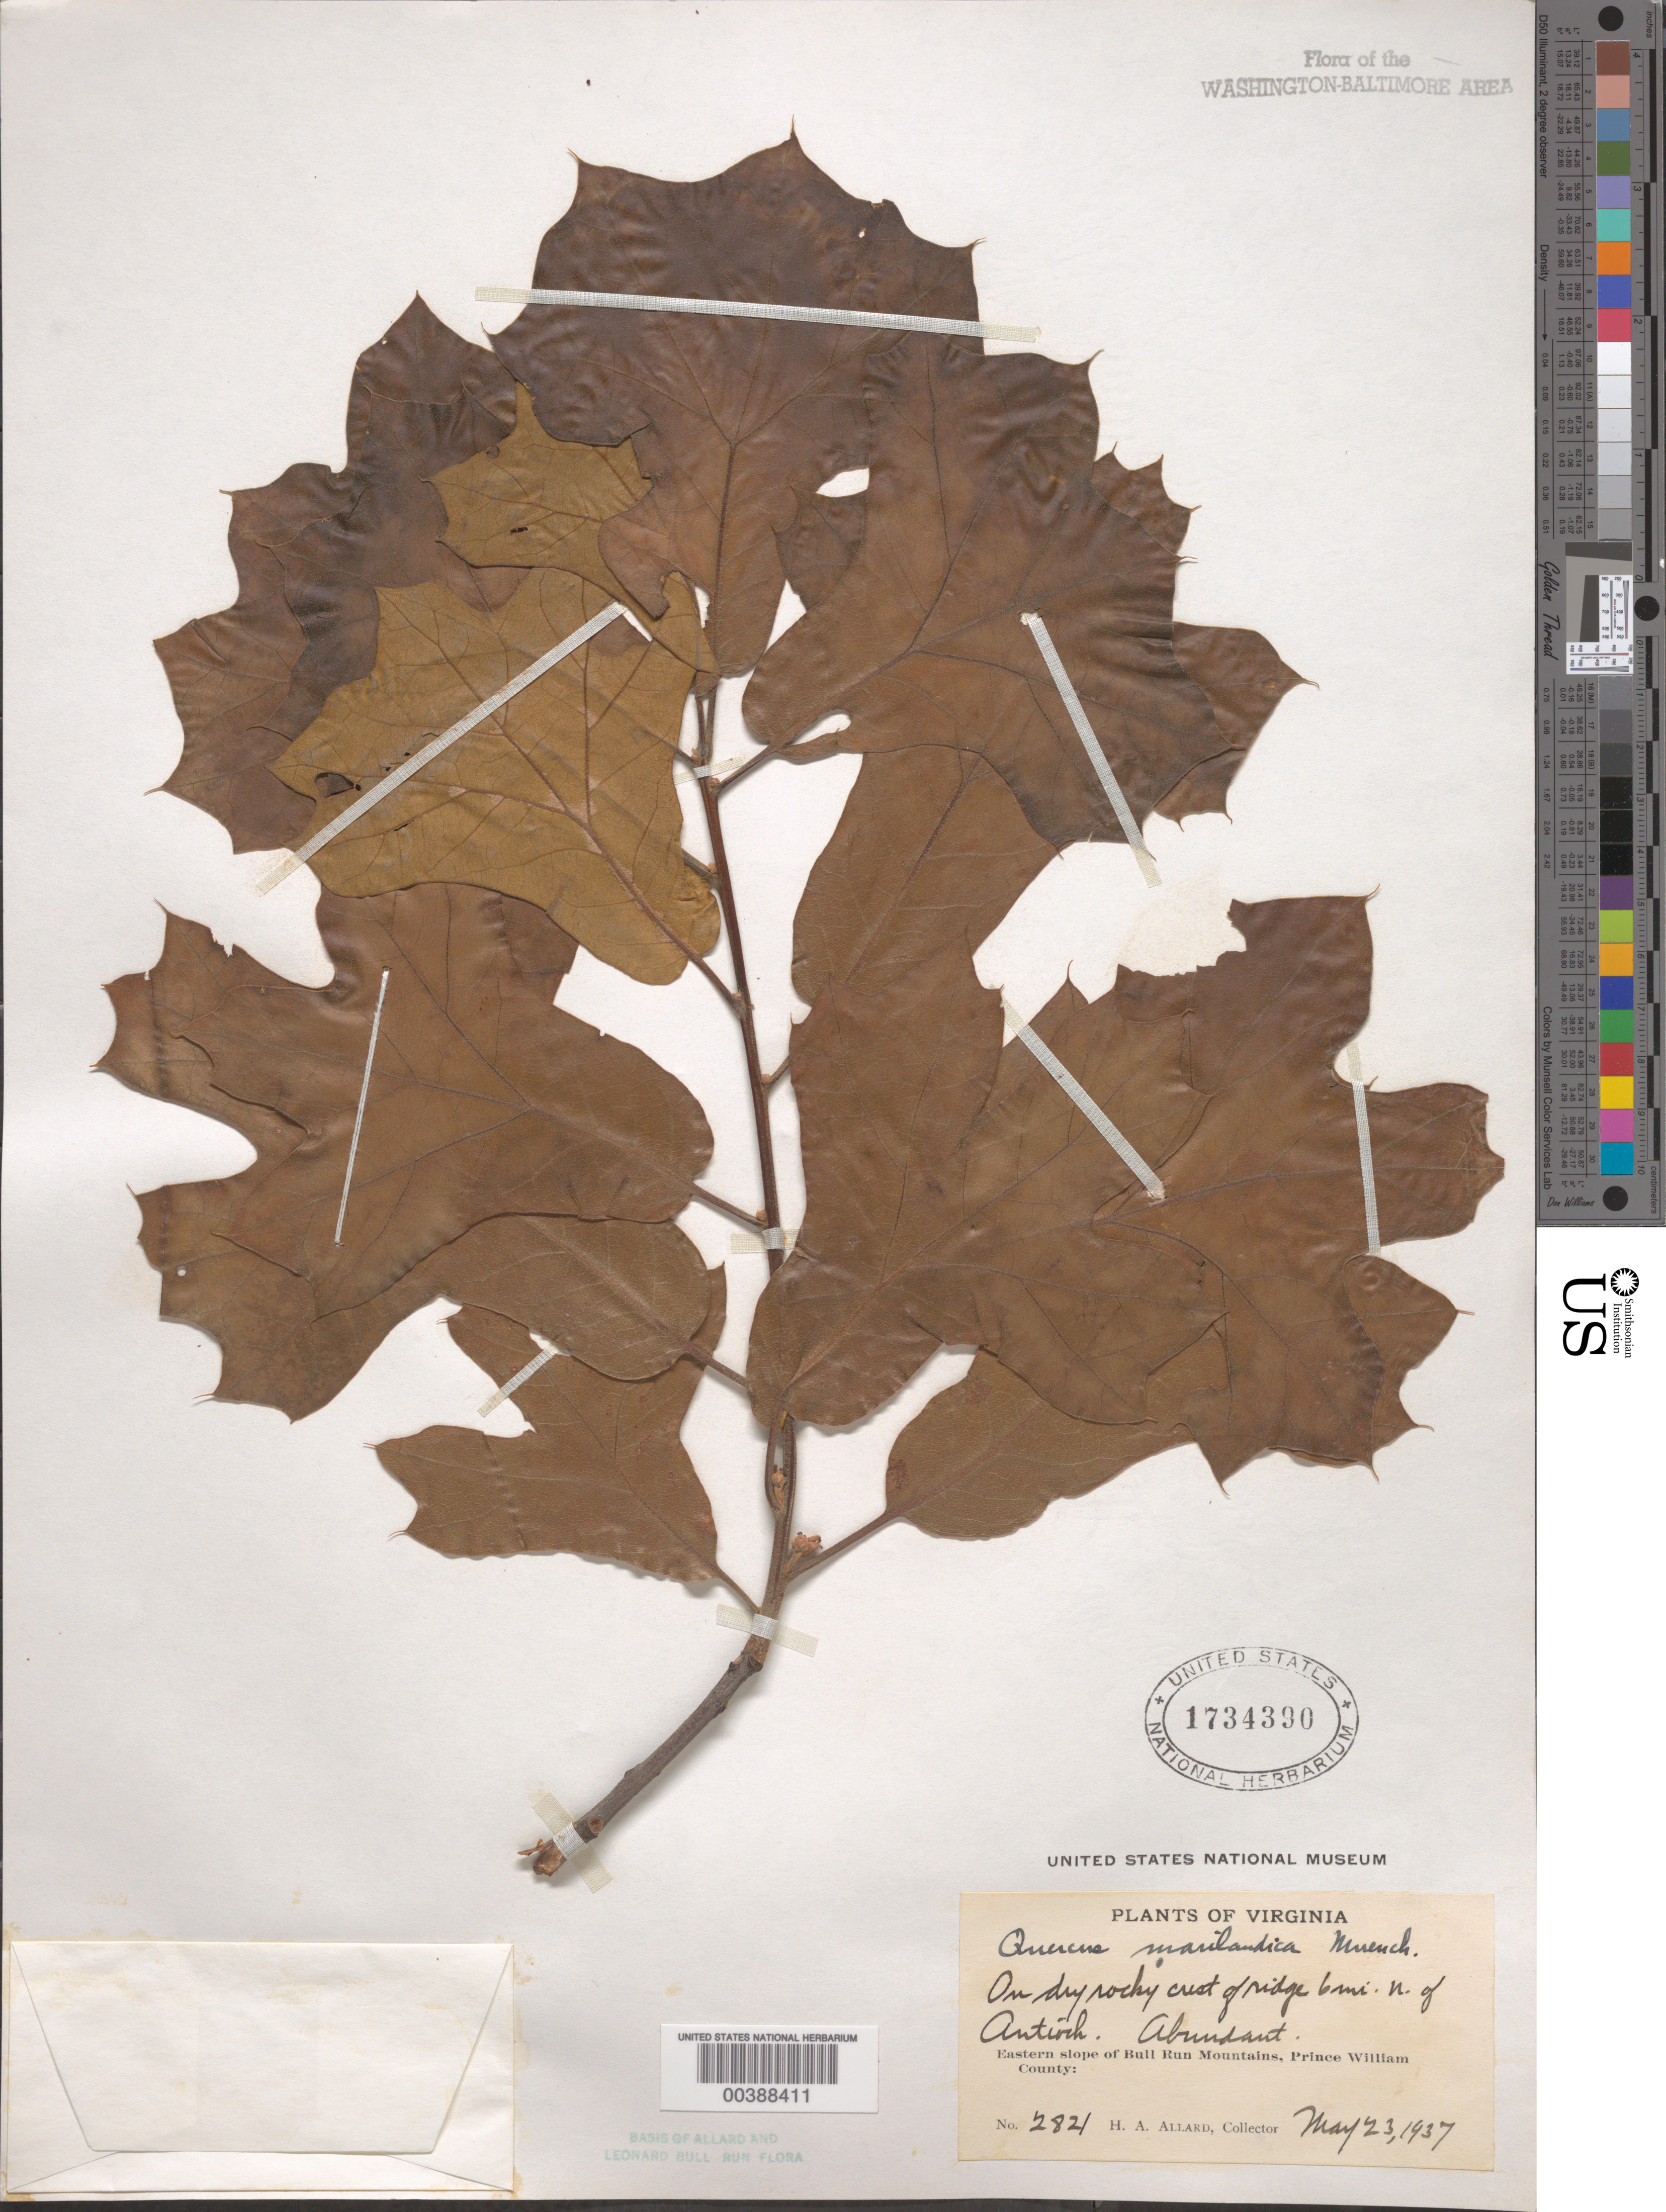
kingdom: Plantae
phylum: Tracheophyta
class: Magnoliopsida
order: Fagales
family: Fagaceae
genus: Quercus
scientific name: Quercus marilandica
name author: (L.) Münchh.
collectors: H. A. Allard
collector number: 2821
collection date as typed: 23 May 1937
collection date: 1937-05-23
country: United States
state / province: Virginia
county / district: Prince William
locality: North of Antioch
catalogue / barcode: US 1734390